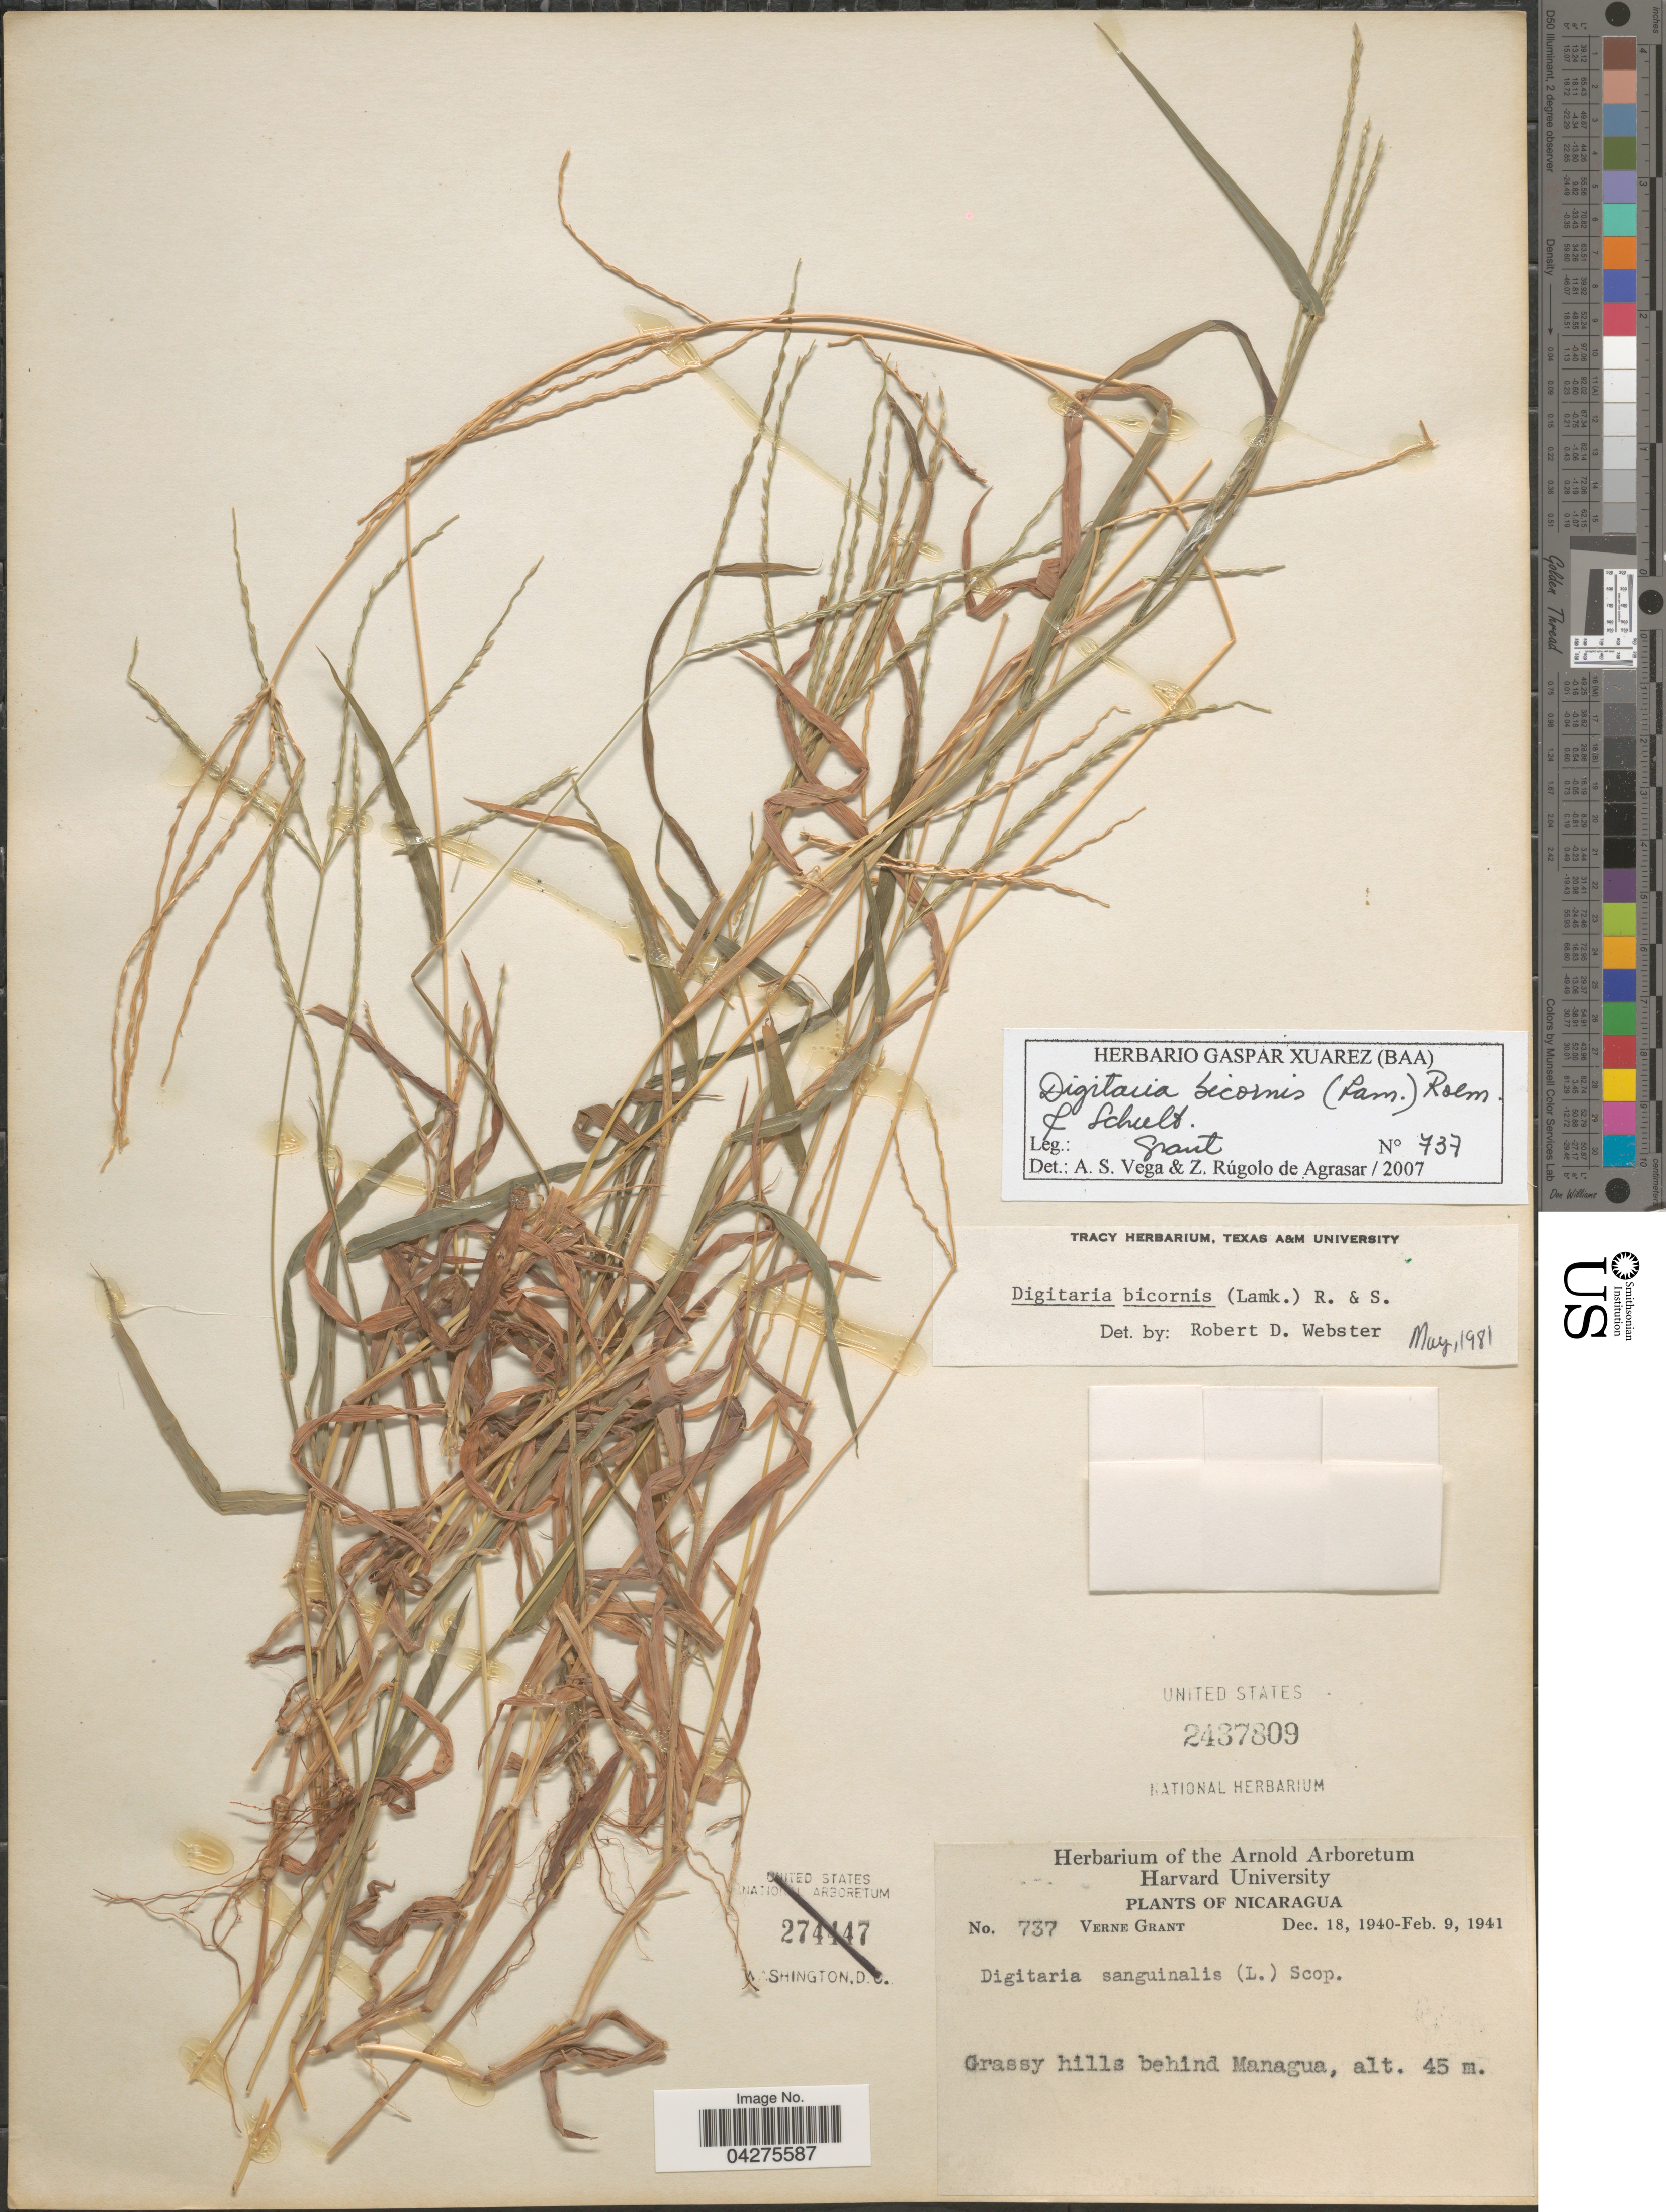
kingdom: Plantae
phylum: Tracheophyta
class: Liliopsida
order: Poales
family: Poaceae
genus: Digitaria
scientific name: Digitaria bicornis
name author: (Lam.) Roem. & Schult.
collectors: V. Grant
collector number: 737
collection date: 1940-12-18/1941-02-09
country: Nicaragua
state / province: Managua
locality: Grassy hills behind Managua.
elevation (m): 45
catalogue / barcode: US 2437809